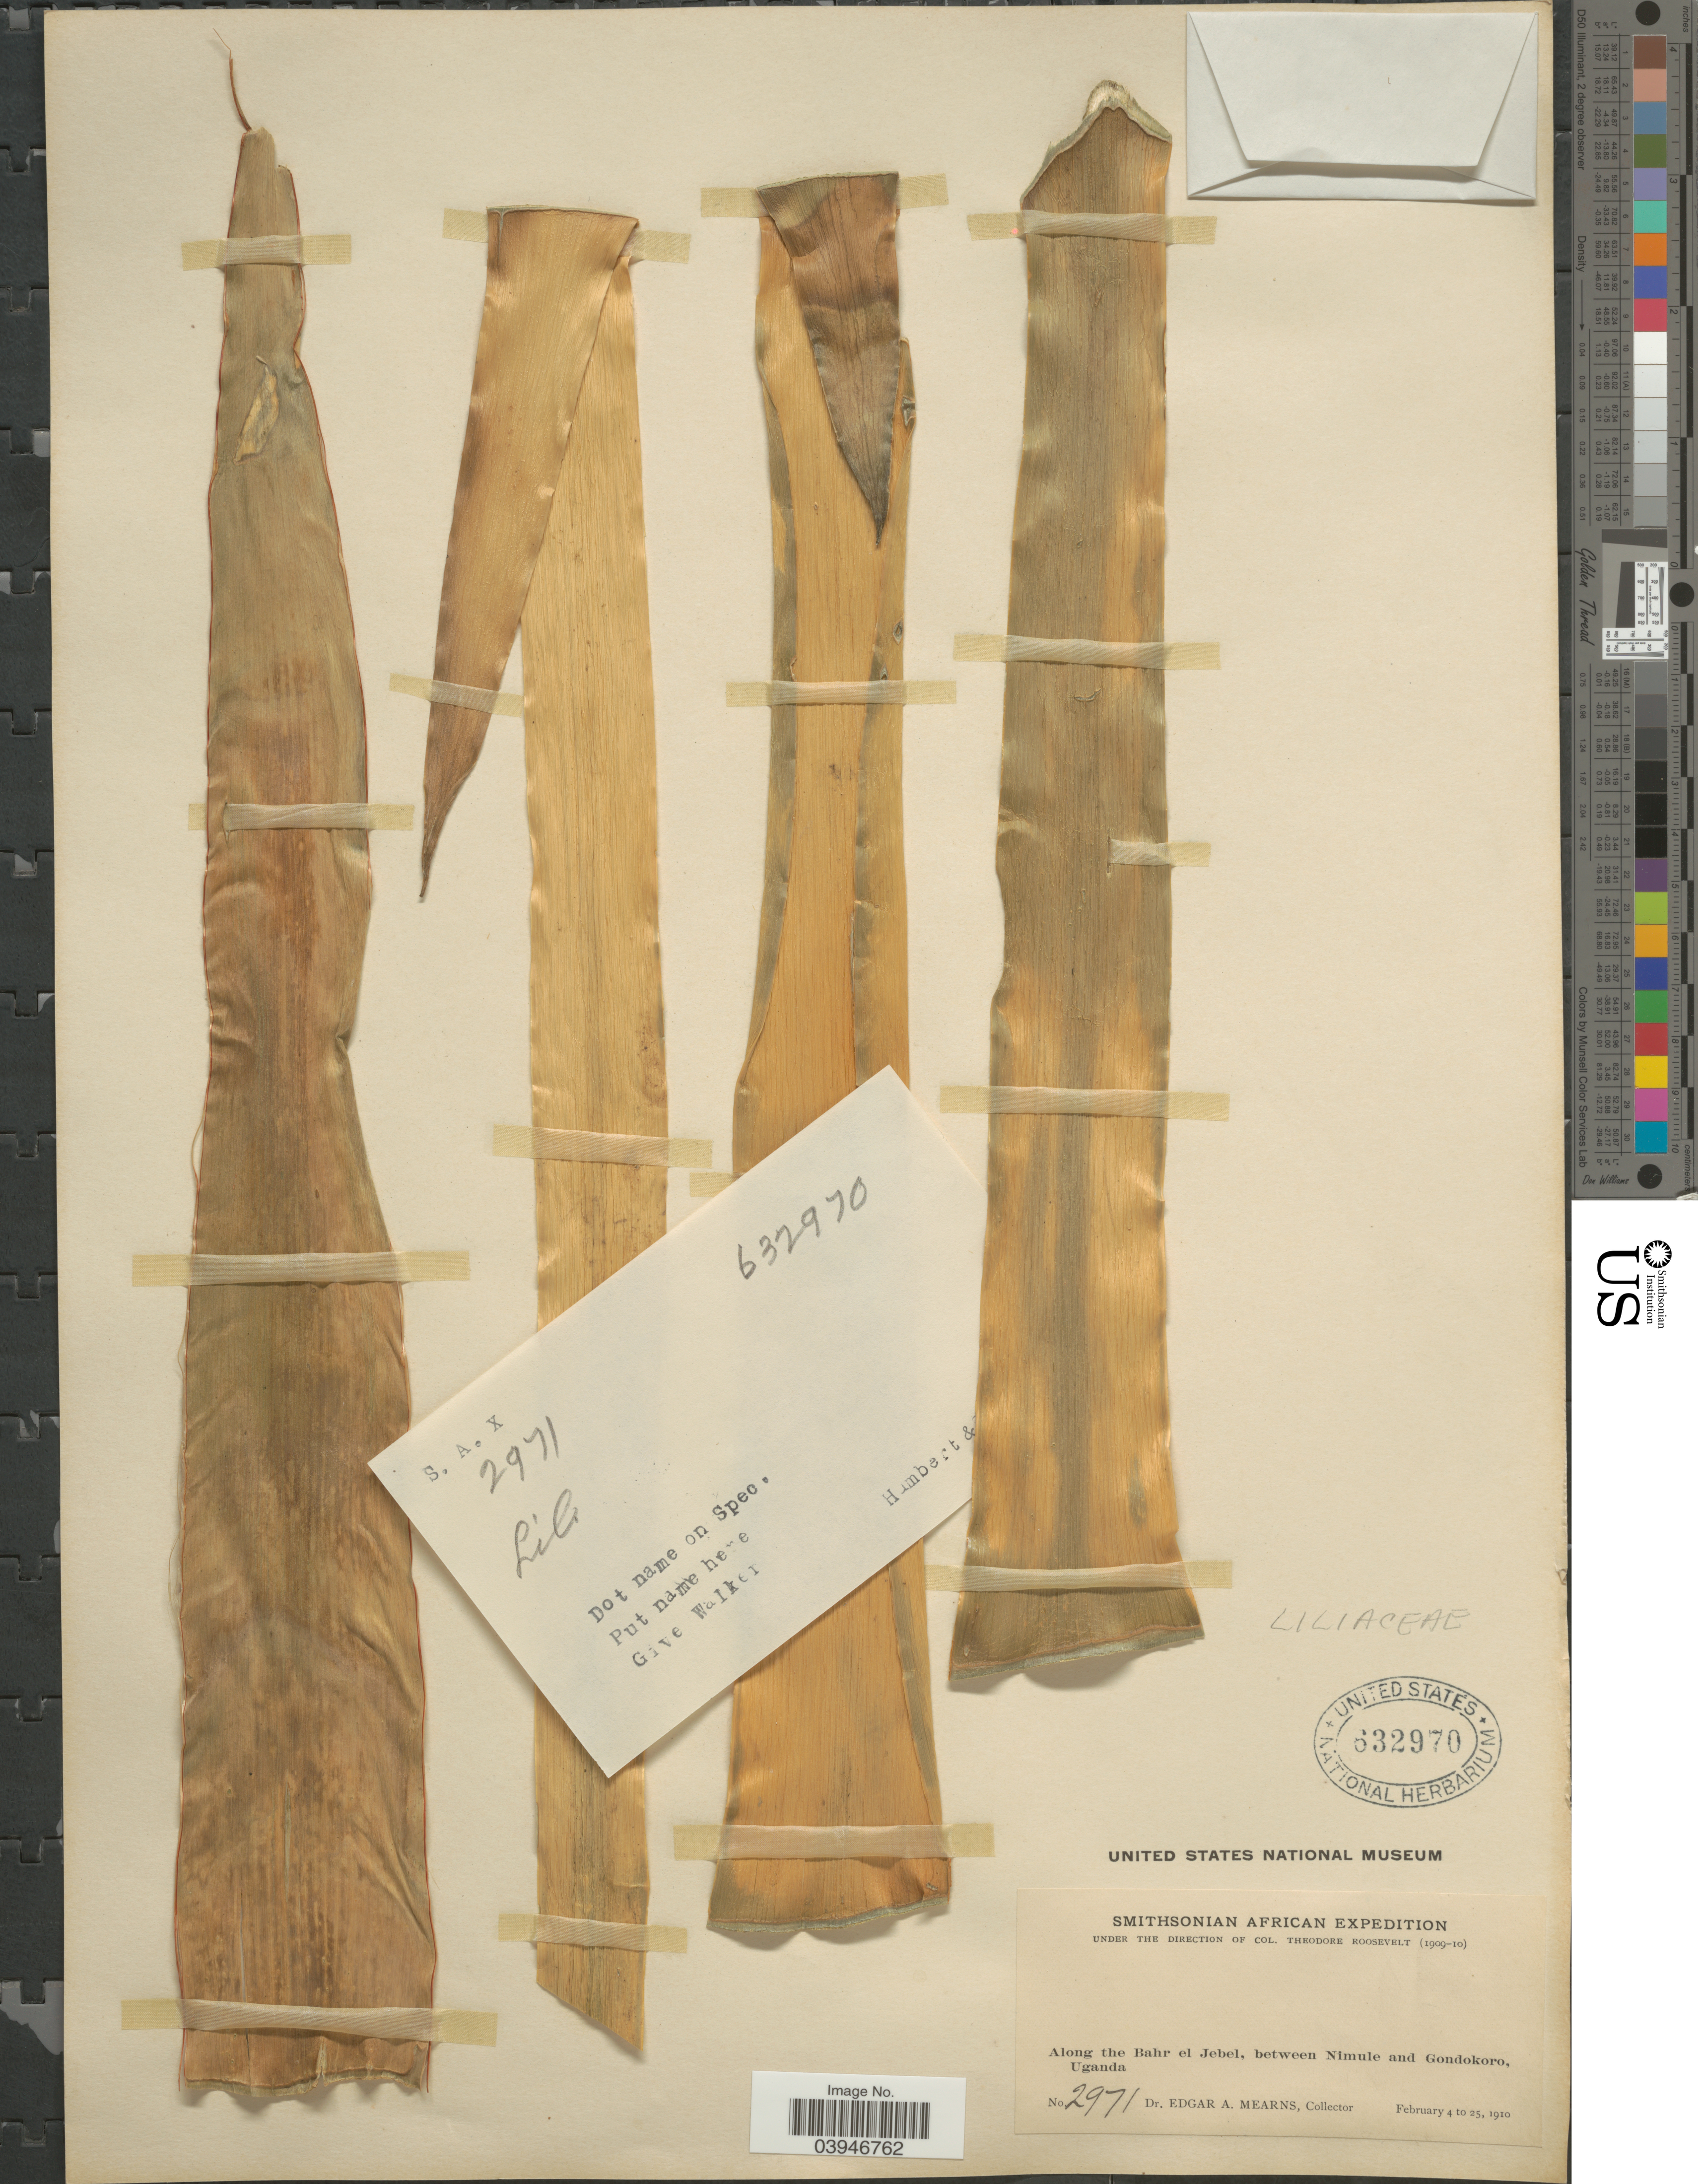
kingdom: Plantae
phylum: Tracheophyta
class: Liliopsida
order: Liliales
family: Liliaceae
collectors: E. A. Mearns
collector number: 2971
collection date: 1910-02-04/1910-02-25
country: Uganda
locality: Along the Bahr el Jebel, between Nimule and Gondokoro.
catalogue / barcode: US 632970